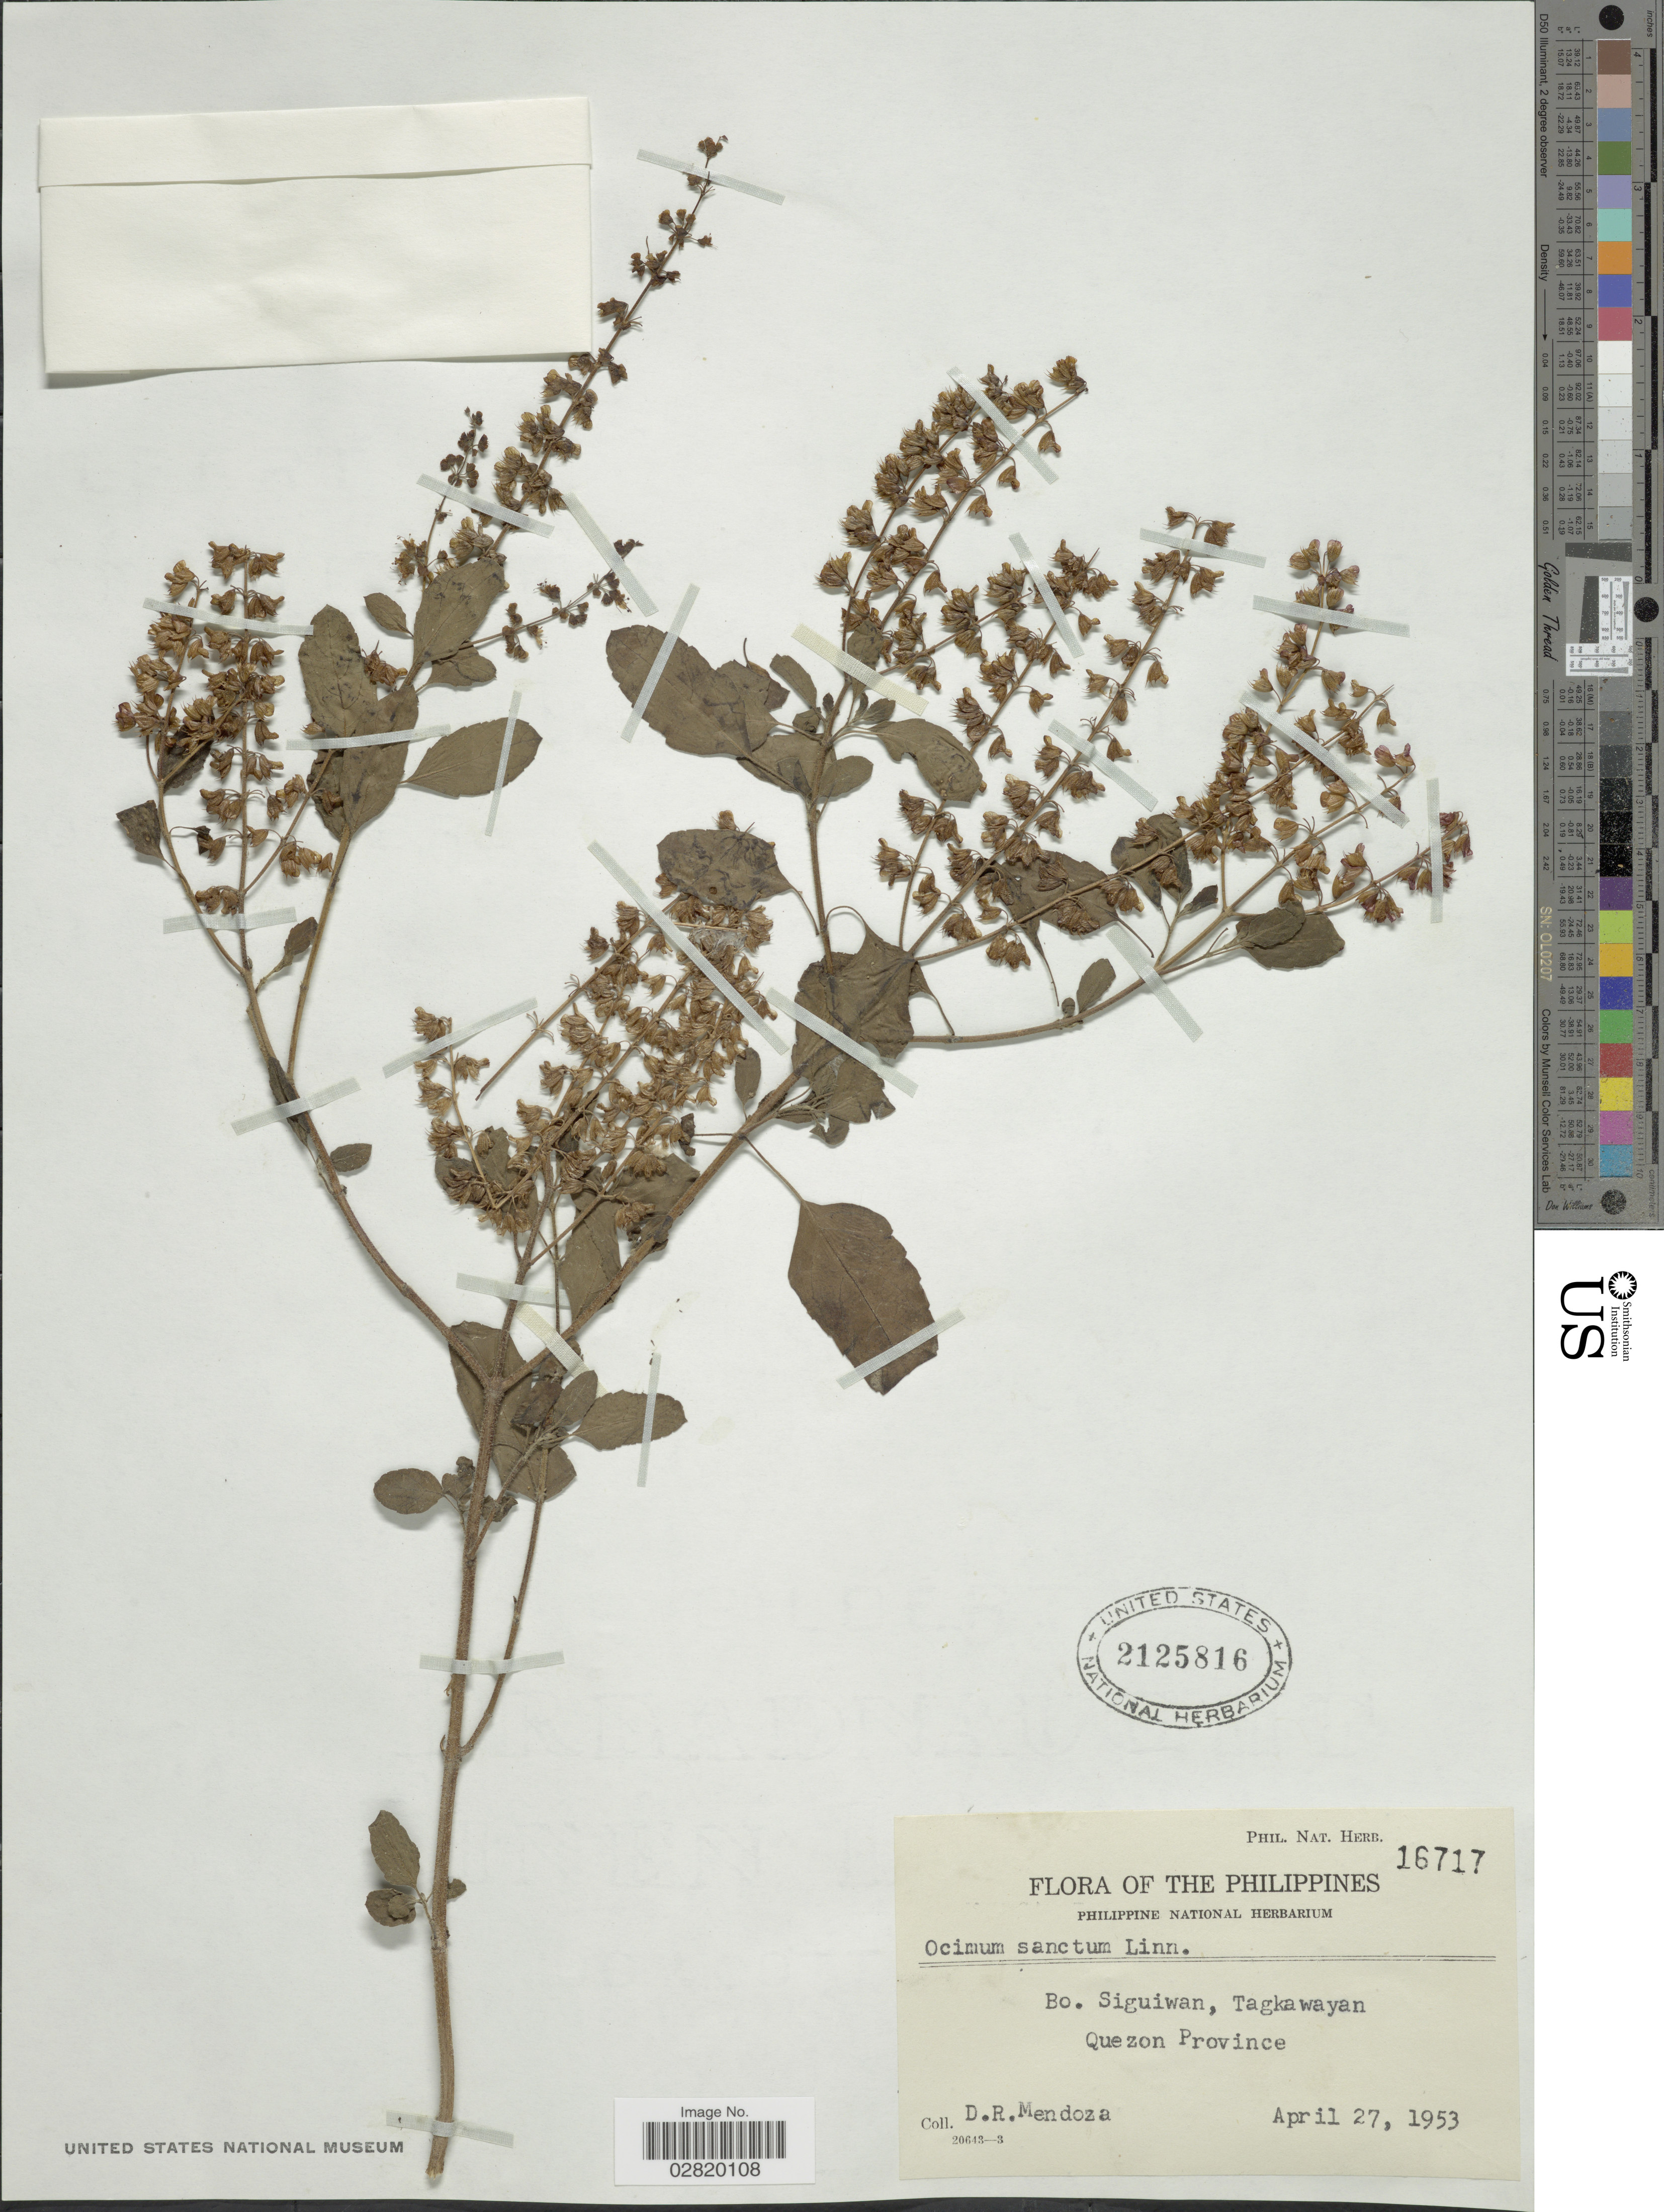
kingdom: Plantae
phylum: Tracheophyta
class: Magnoliopsida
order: Lamiales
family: Lamiaceae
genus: Ocimum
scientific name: Ocimum sanctum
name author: L.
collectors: D. Mendoza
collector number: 16717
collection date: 1953-04-27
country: Philippines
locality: Bo. Siguiwan, Tagkawayan, Quezon Province.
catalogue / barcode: US 2125816